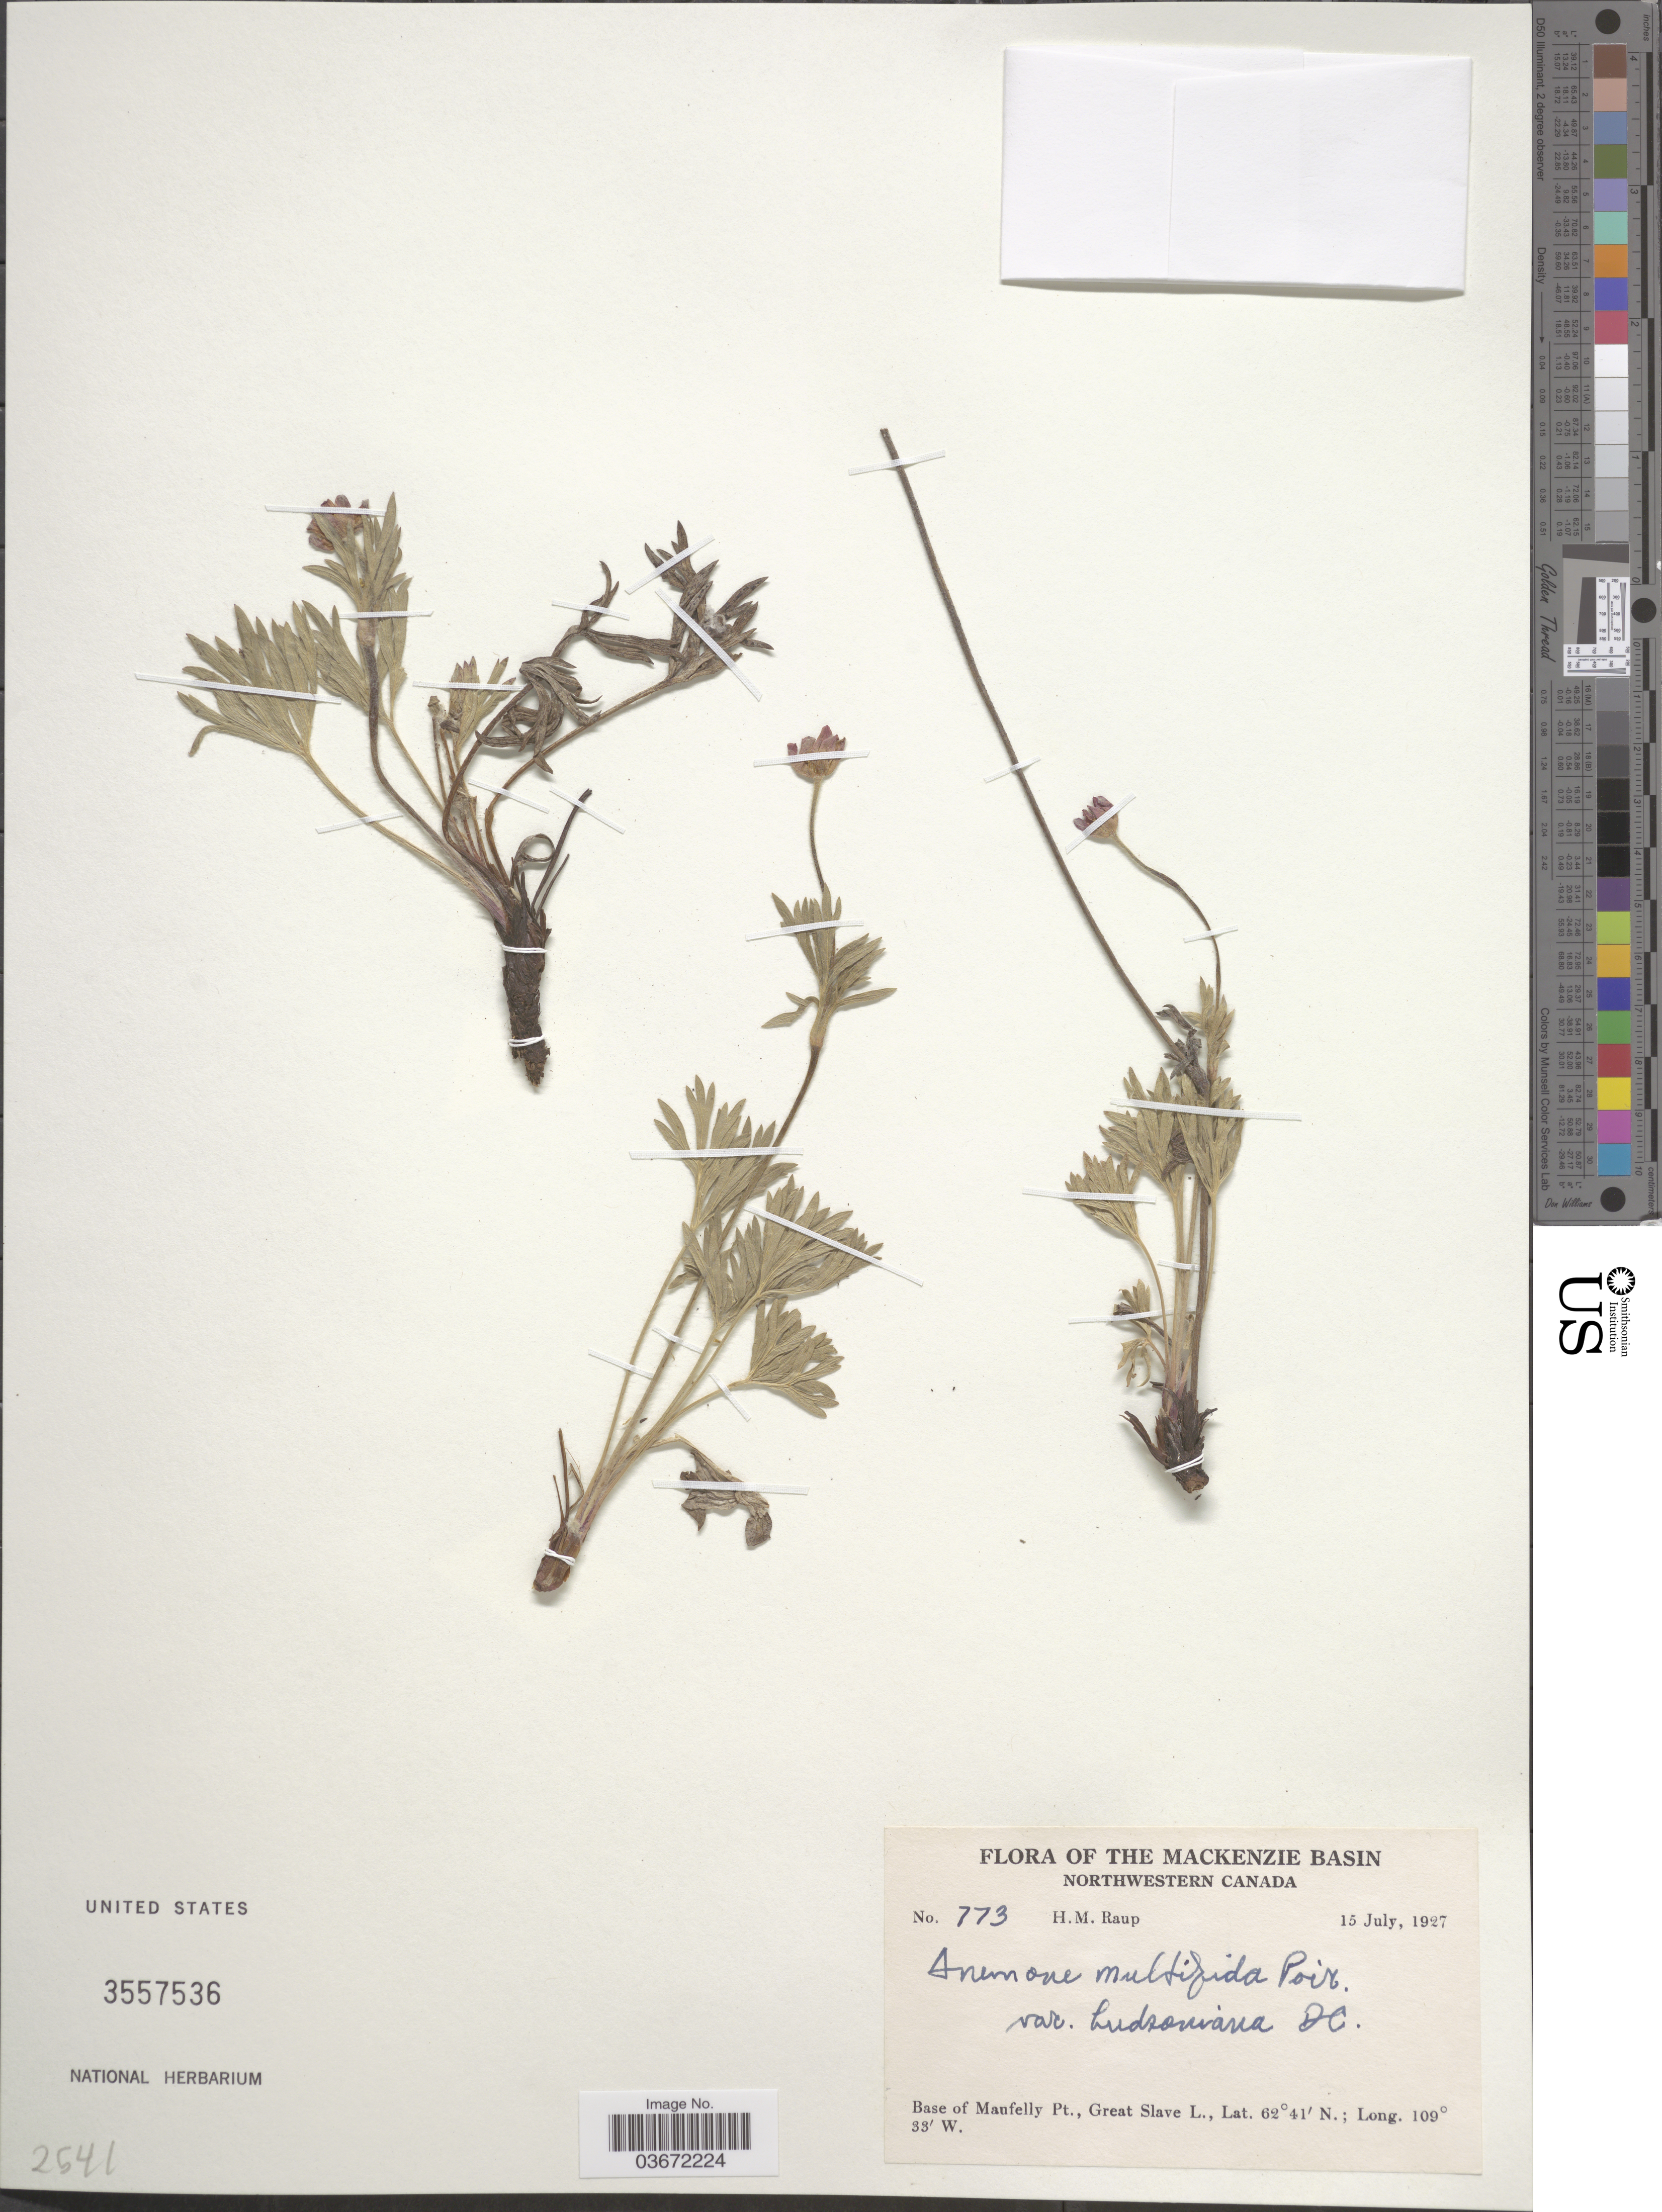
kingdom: Plantae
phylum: Tracheophyta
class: Magnoliopsida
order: Ranunculales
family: Ranunculaceae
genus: Anemone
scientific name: Anemone multifida var. hudsoniana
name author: DC.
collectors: H. Raup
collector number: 773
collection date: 1927-07-15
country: Canada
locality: The Mackenzie Basin, Northwestern Canada. Base of Maufelly Pt., Great Slave L.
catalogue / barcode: US 3557536